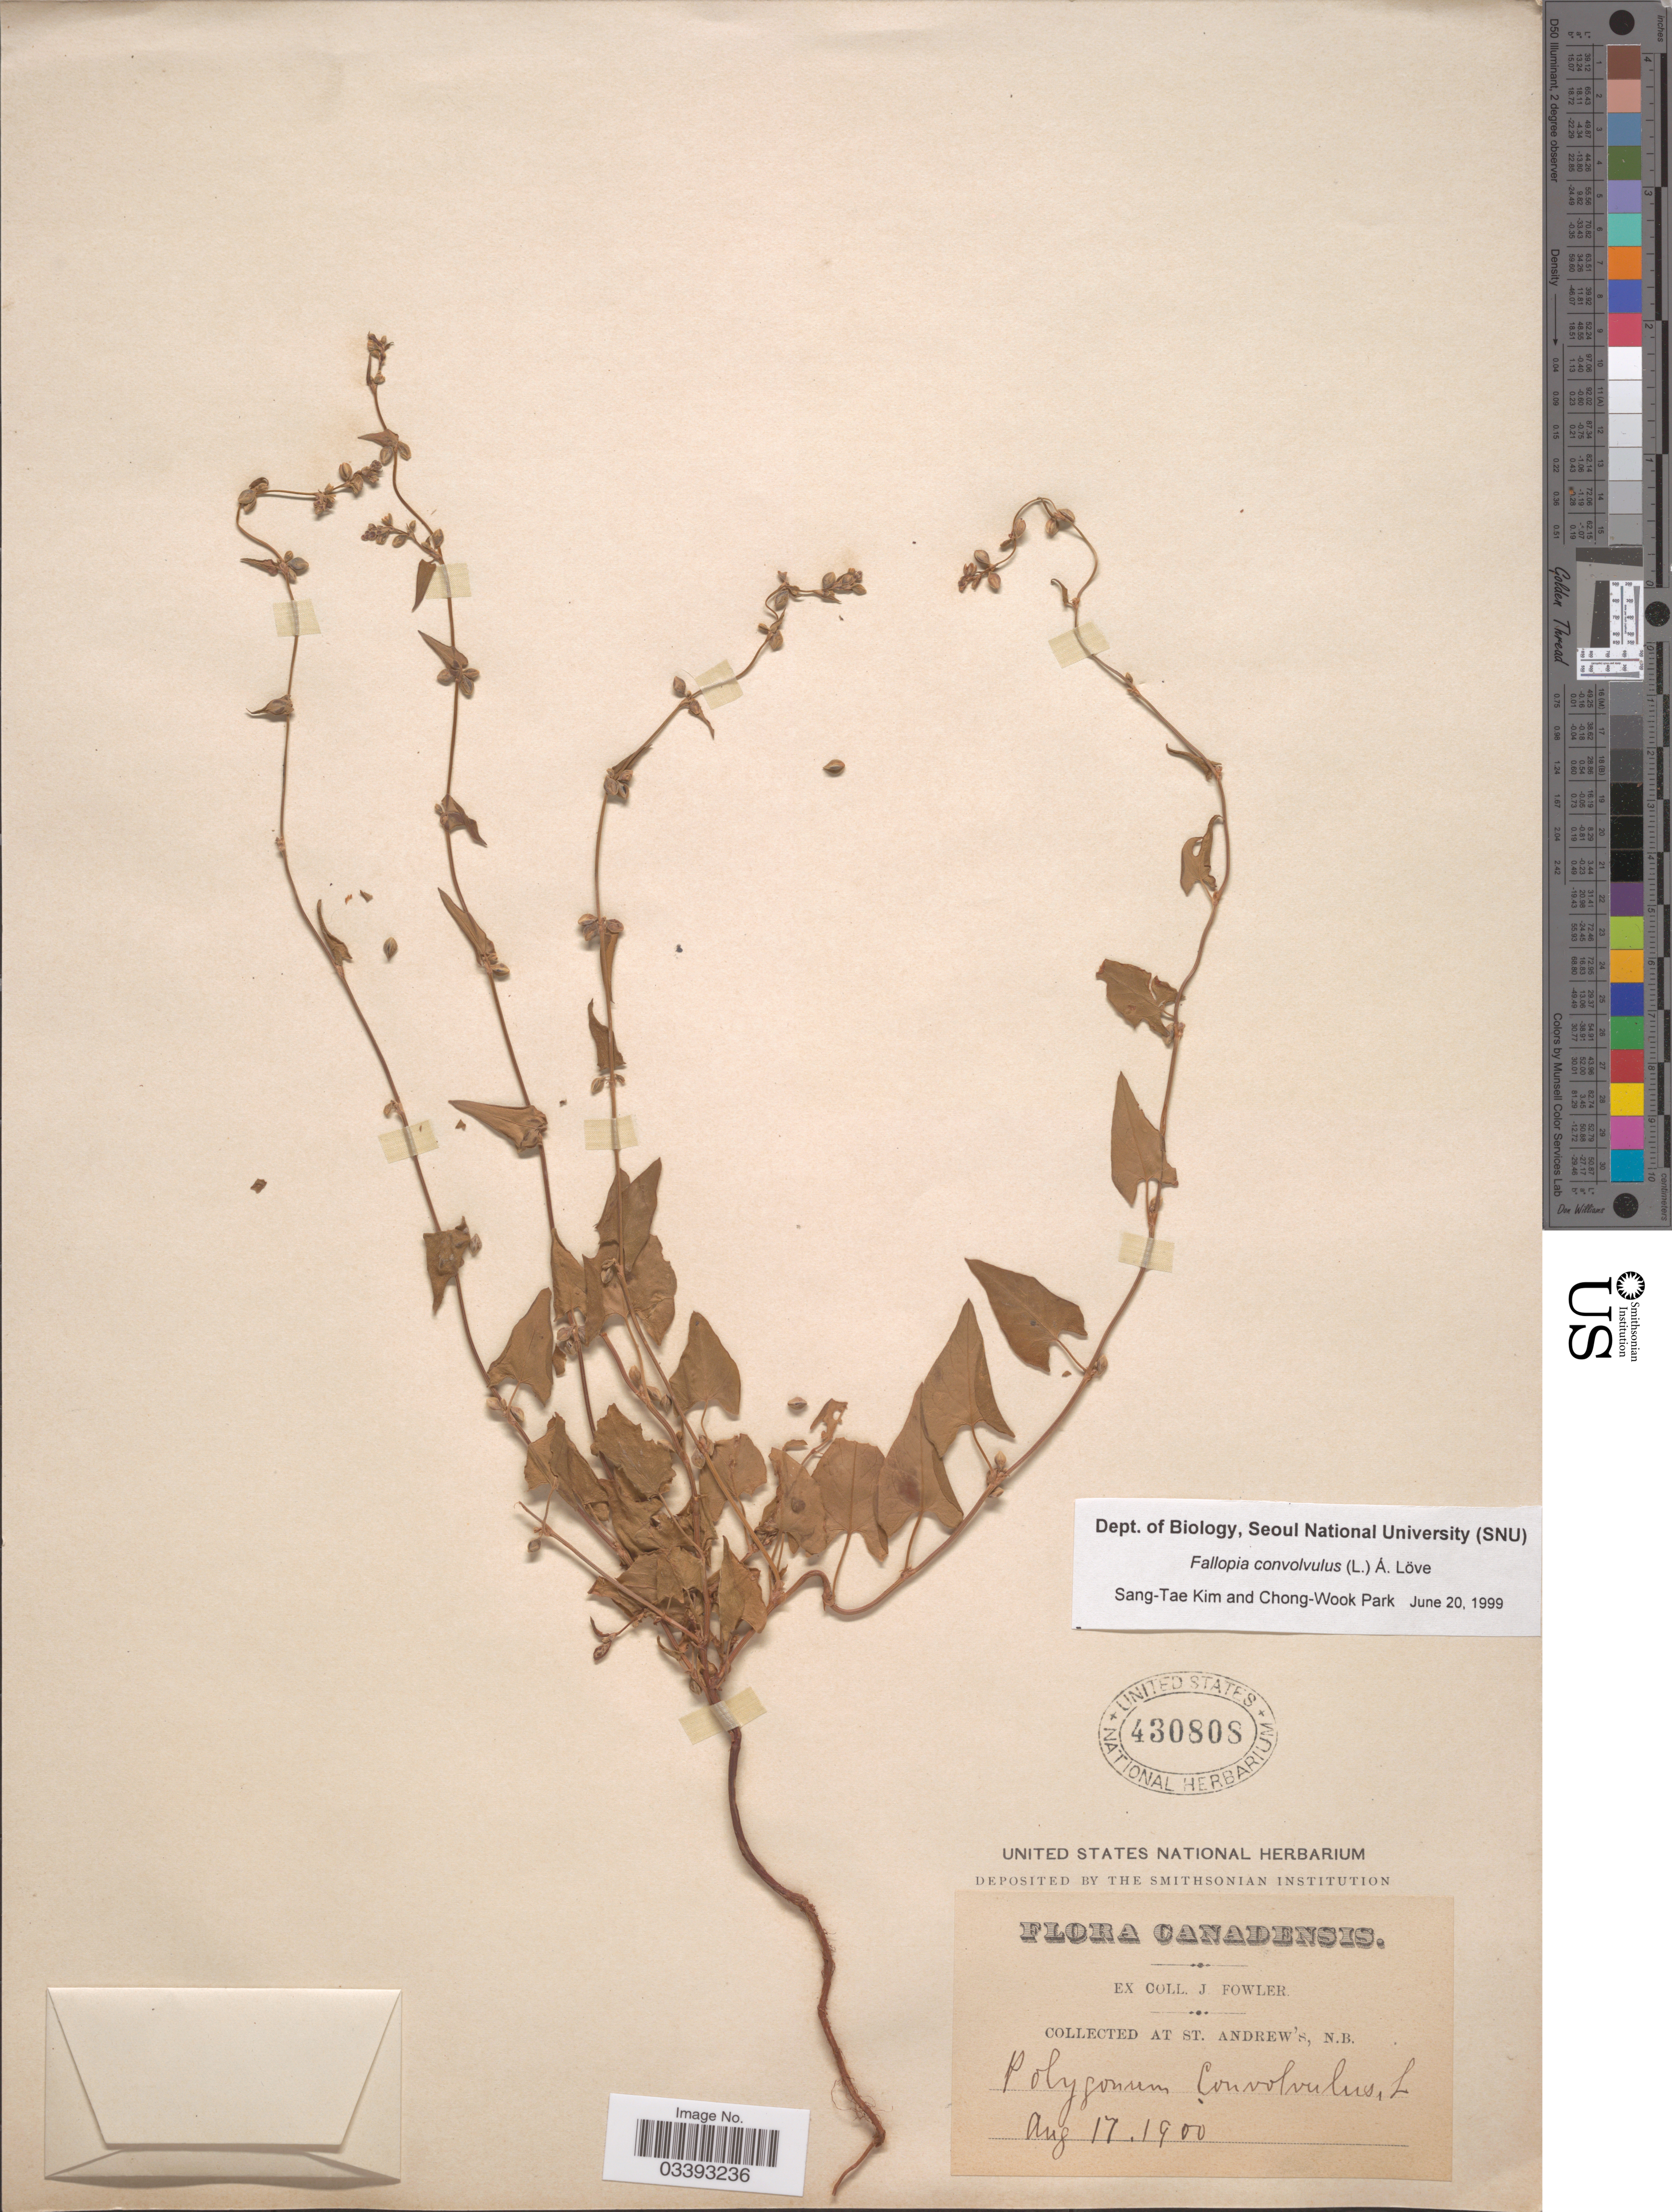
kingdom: Plantae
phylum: Tracheophyta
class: Magnoliopsida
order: Caryophyllales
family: Polygonaceae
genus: Fallopia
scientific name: Fallopia convolvulus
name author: (L.) Á. Löve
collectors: J. Fowler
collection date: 1900-08-17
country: United States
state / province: Nebraska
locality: At St. Andrew's, N. B.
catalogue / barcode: US 430808